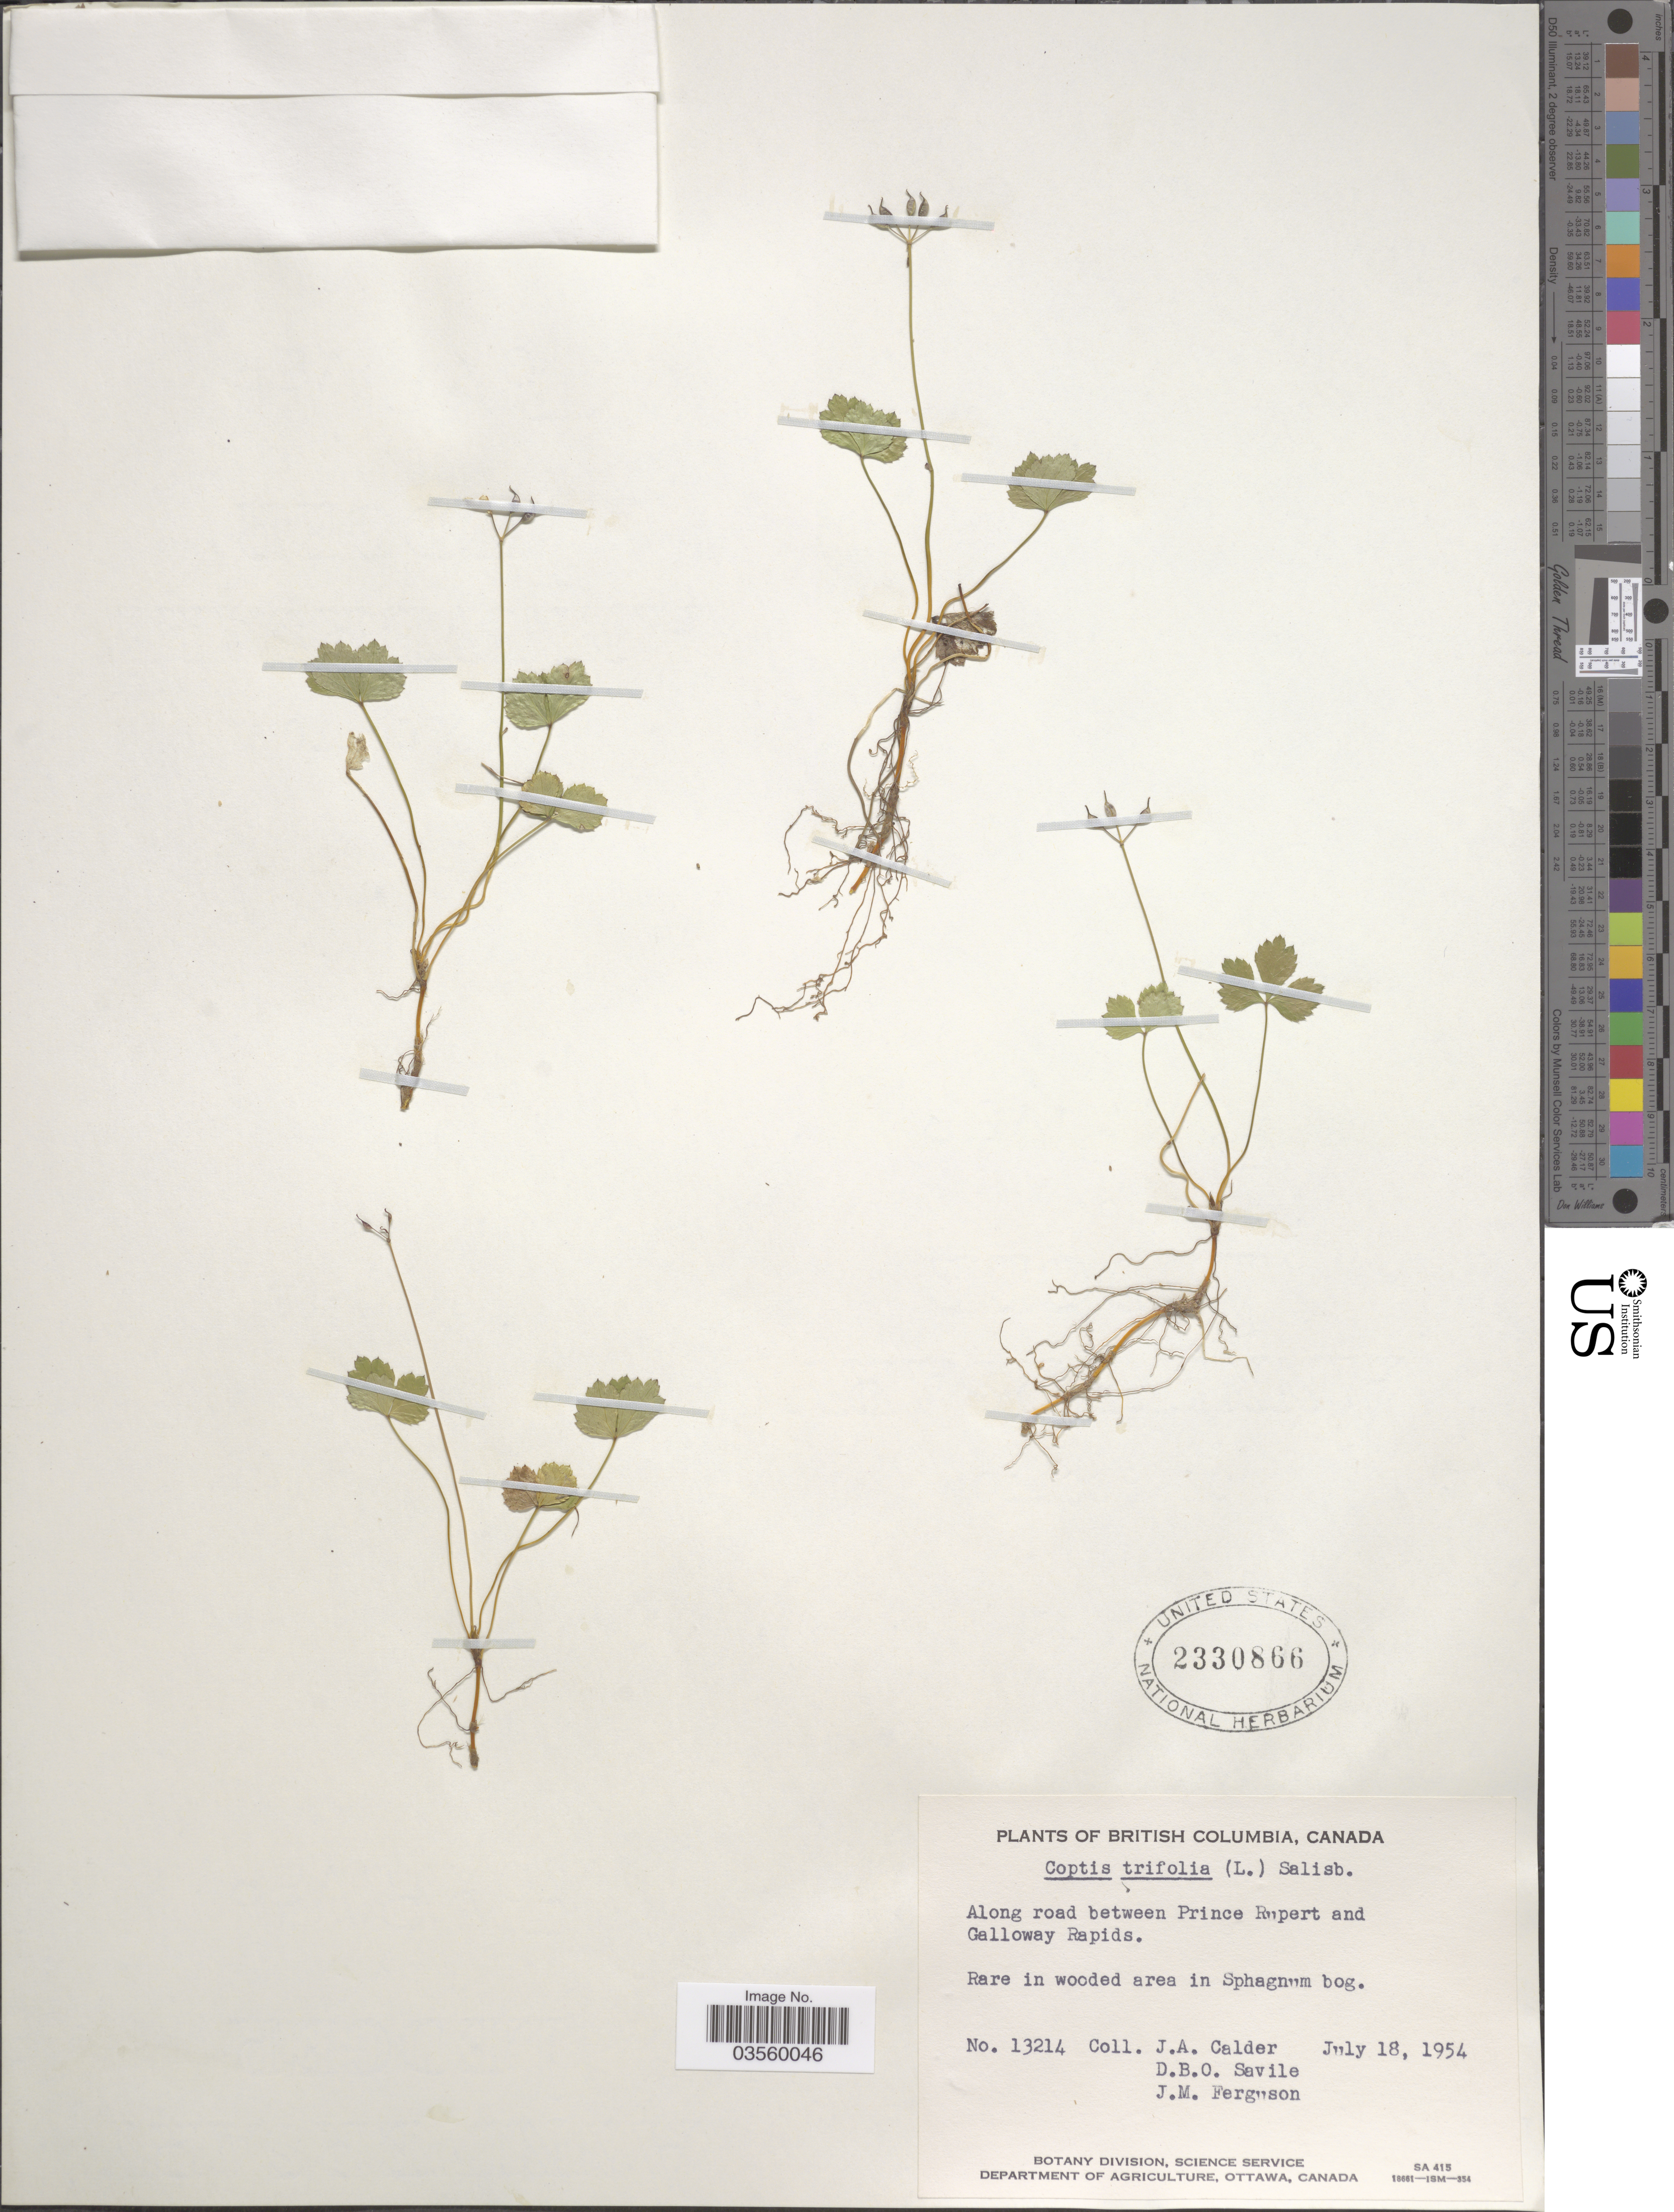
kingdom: Plantae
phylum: Tracheophyta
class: Magnoliopsida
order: Ranunculales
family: Ranunculaceae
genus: Coptis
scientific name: Coptis trifolia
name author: (L.) Salisb.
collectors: J. A. Calder, D. Savile & J. M. Ferguson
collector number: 13214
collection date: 1954-07-18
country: Canada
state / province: British Columbia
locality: Along road between Prince Rupert and Galloway Rapids.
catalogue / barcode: US 2330866